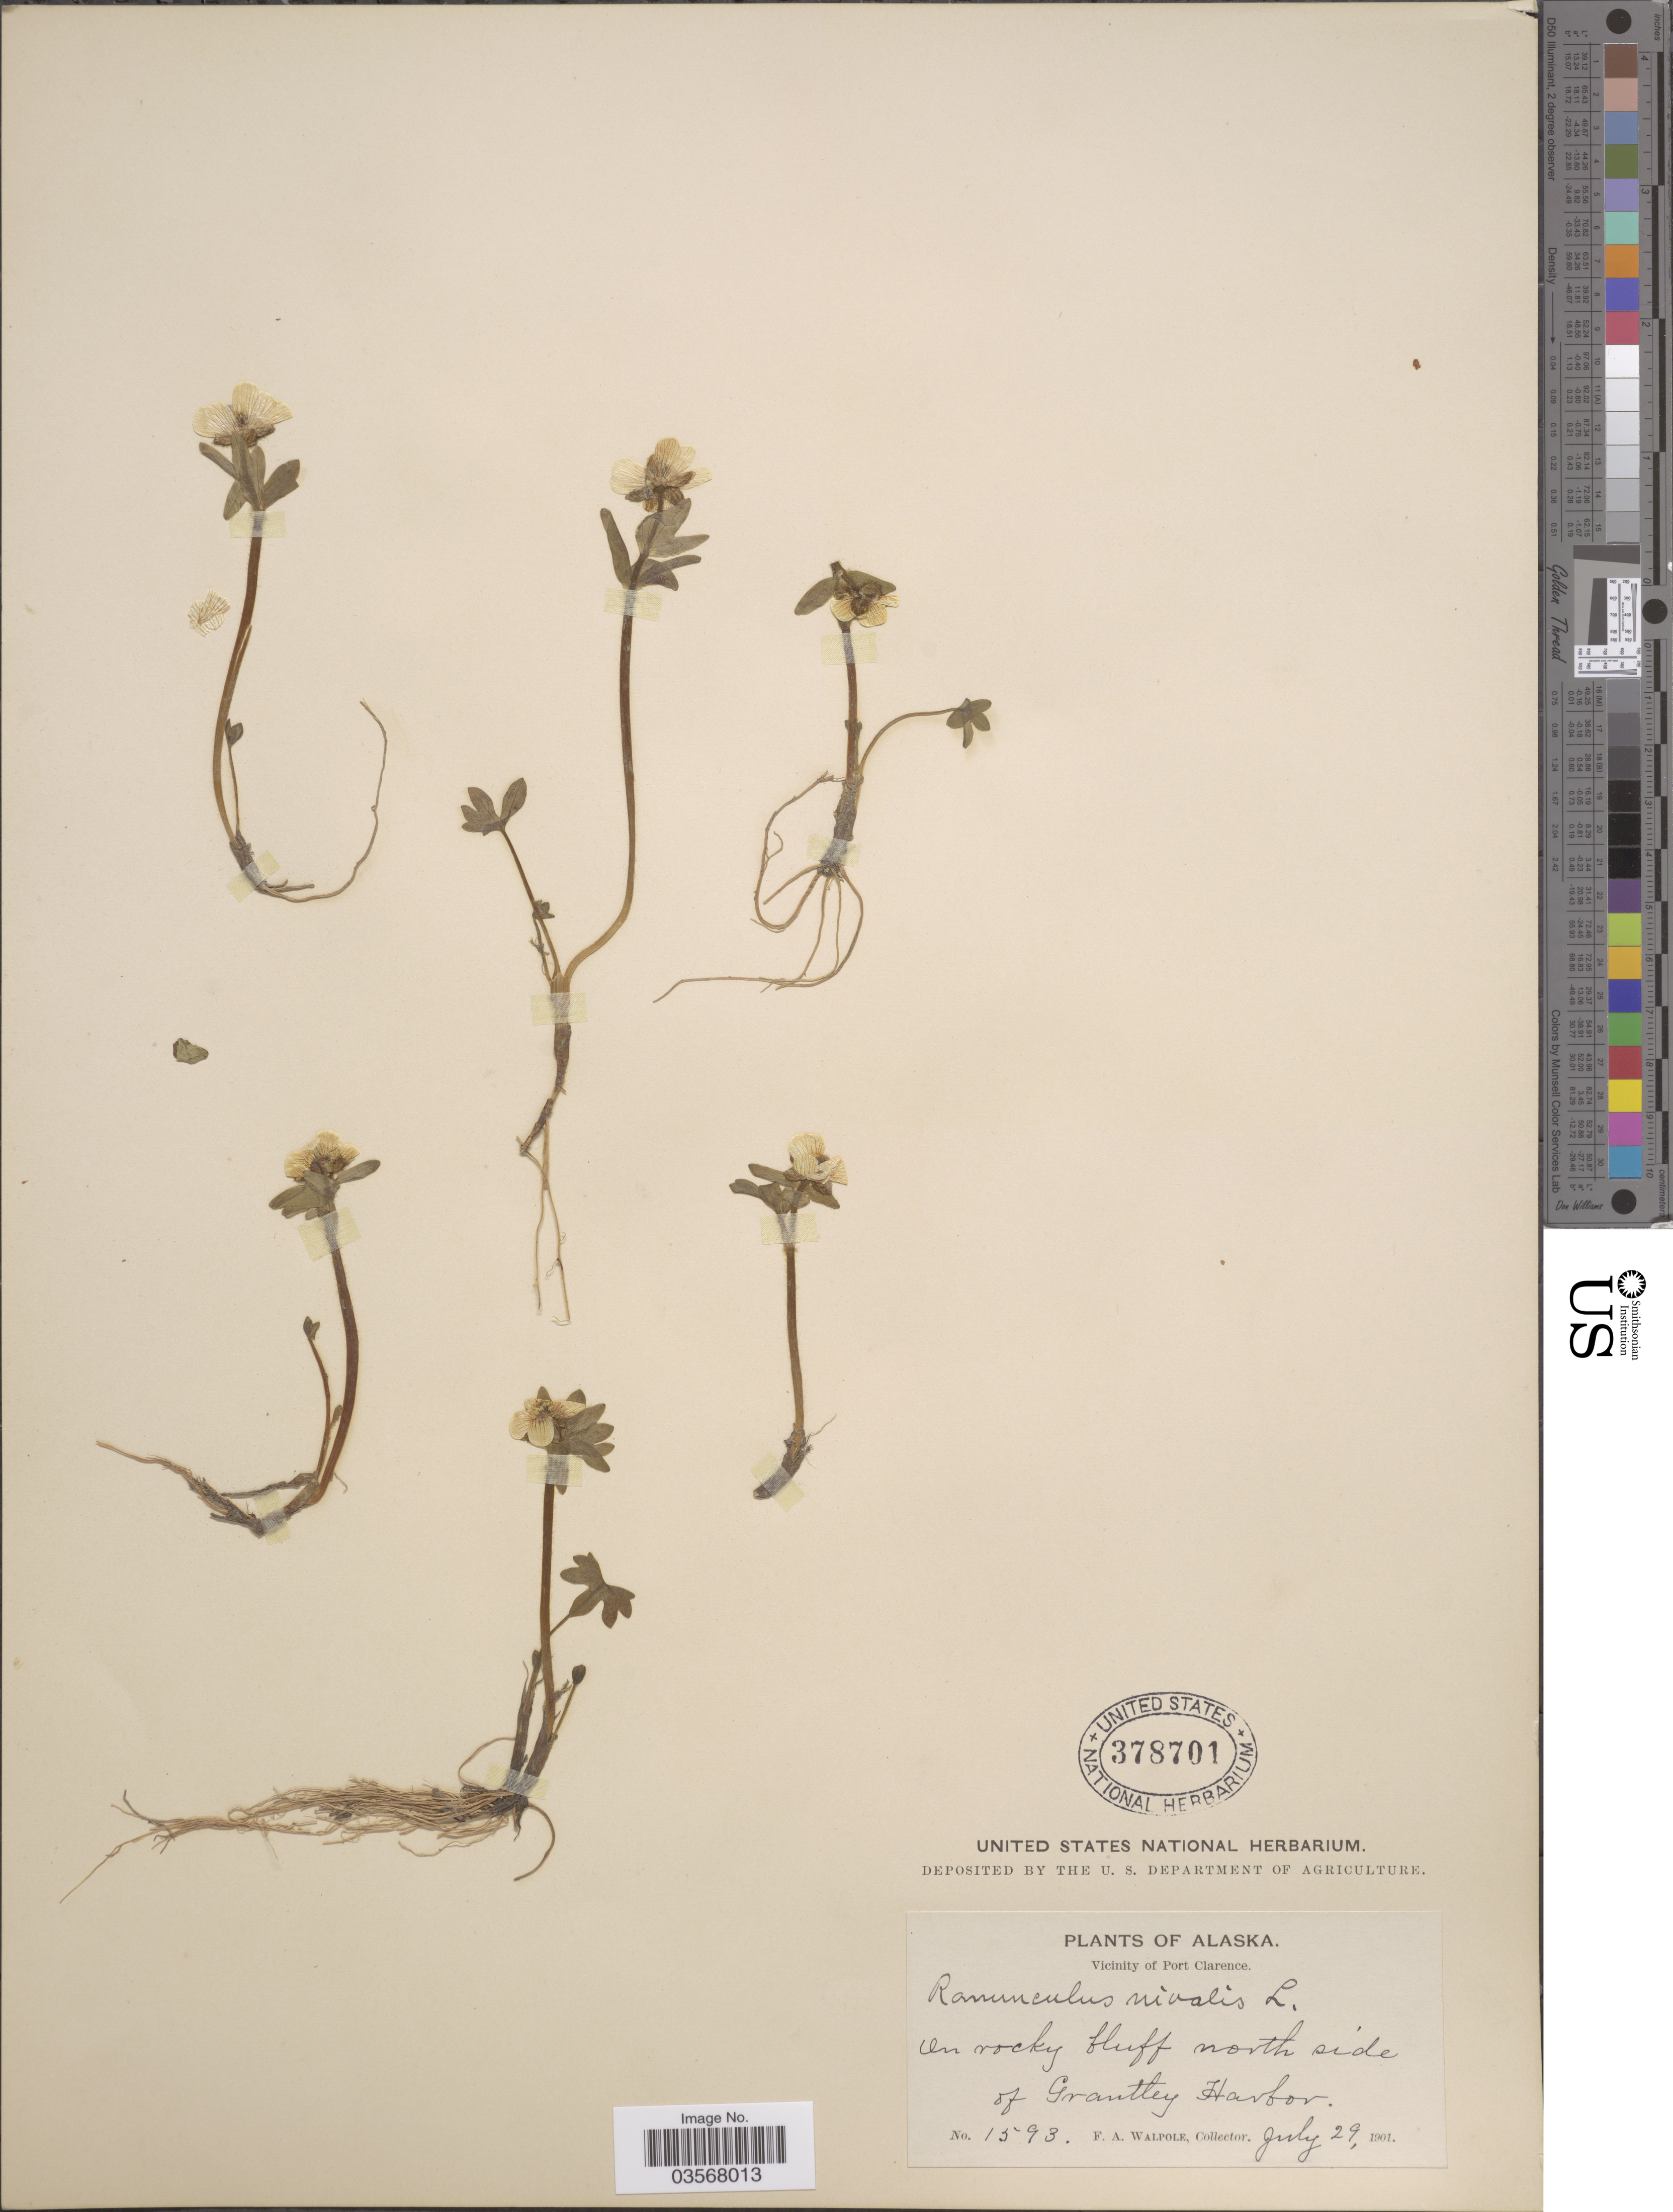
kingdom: Plantae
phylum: Tracheophyta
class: Magnoliopsida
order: Ranunculales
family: Ranunculaceae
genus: Ranunculus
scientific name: Ranunculus nivalis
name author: L.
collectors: F. Walpole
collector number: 1593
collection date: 1901-07-29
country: United States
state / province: Alaska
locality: Vicinity of Port Clarence. On rocky bluff north side of Grantley Harbor.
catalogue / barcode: US 378701